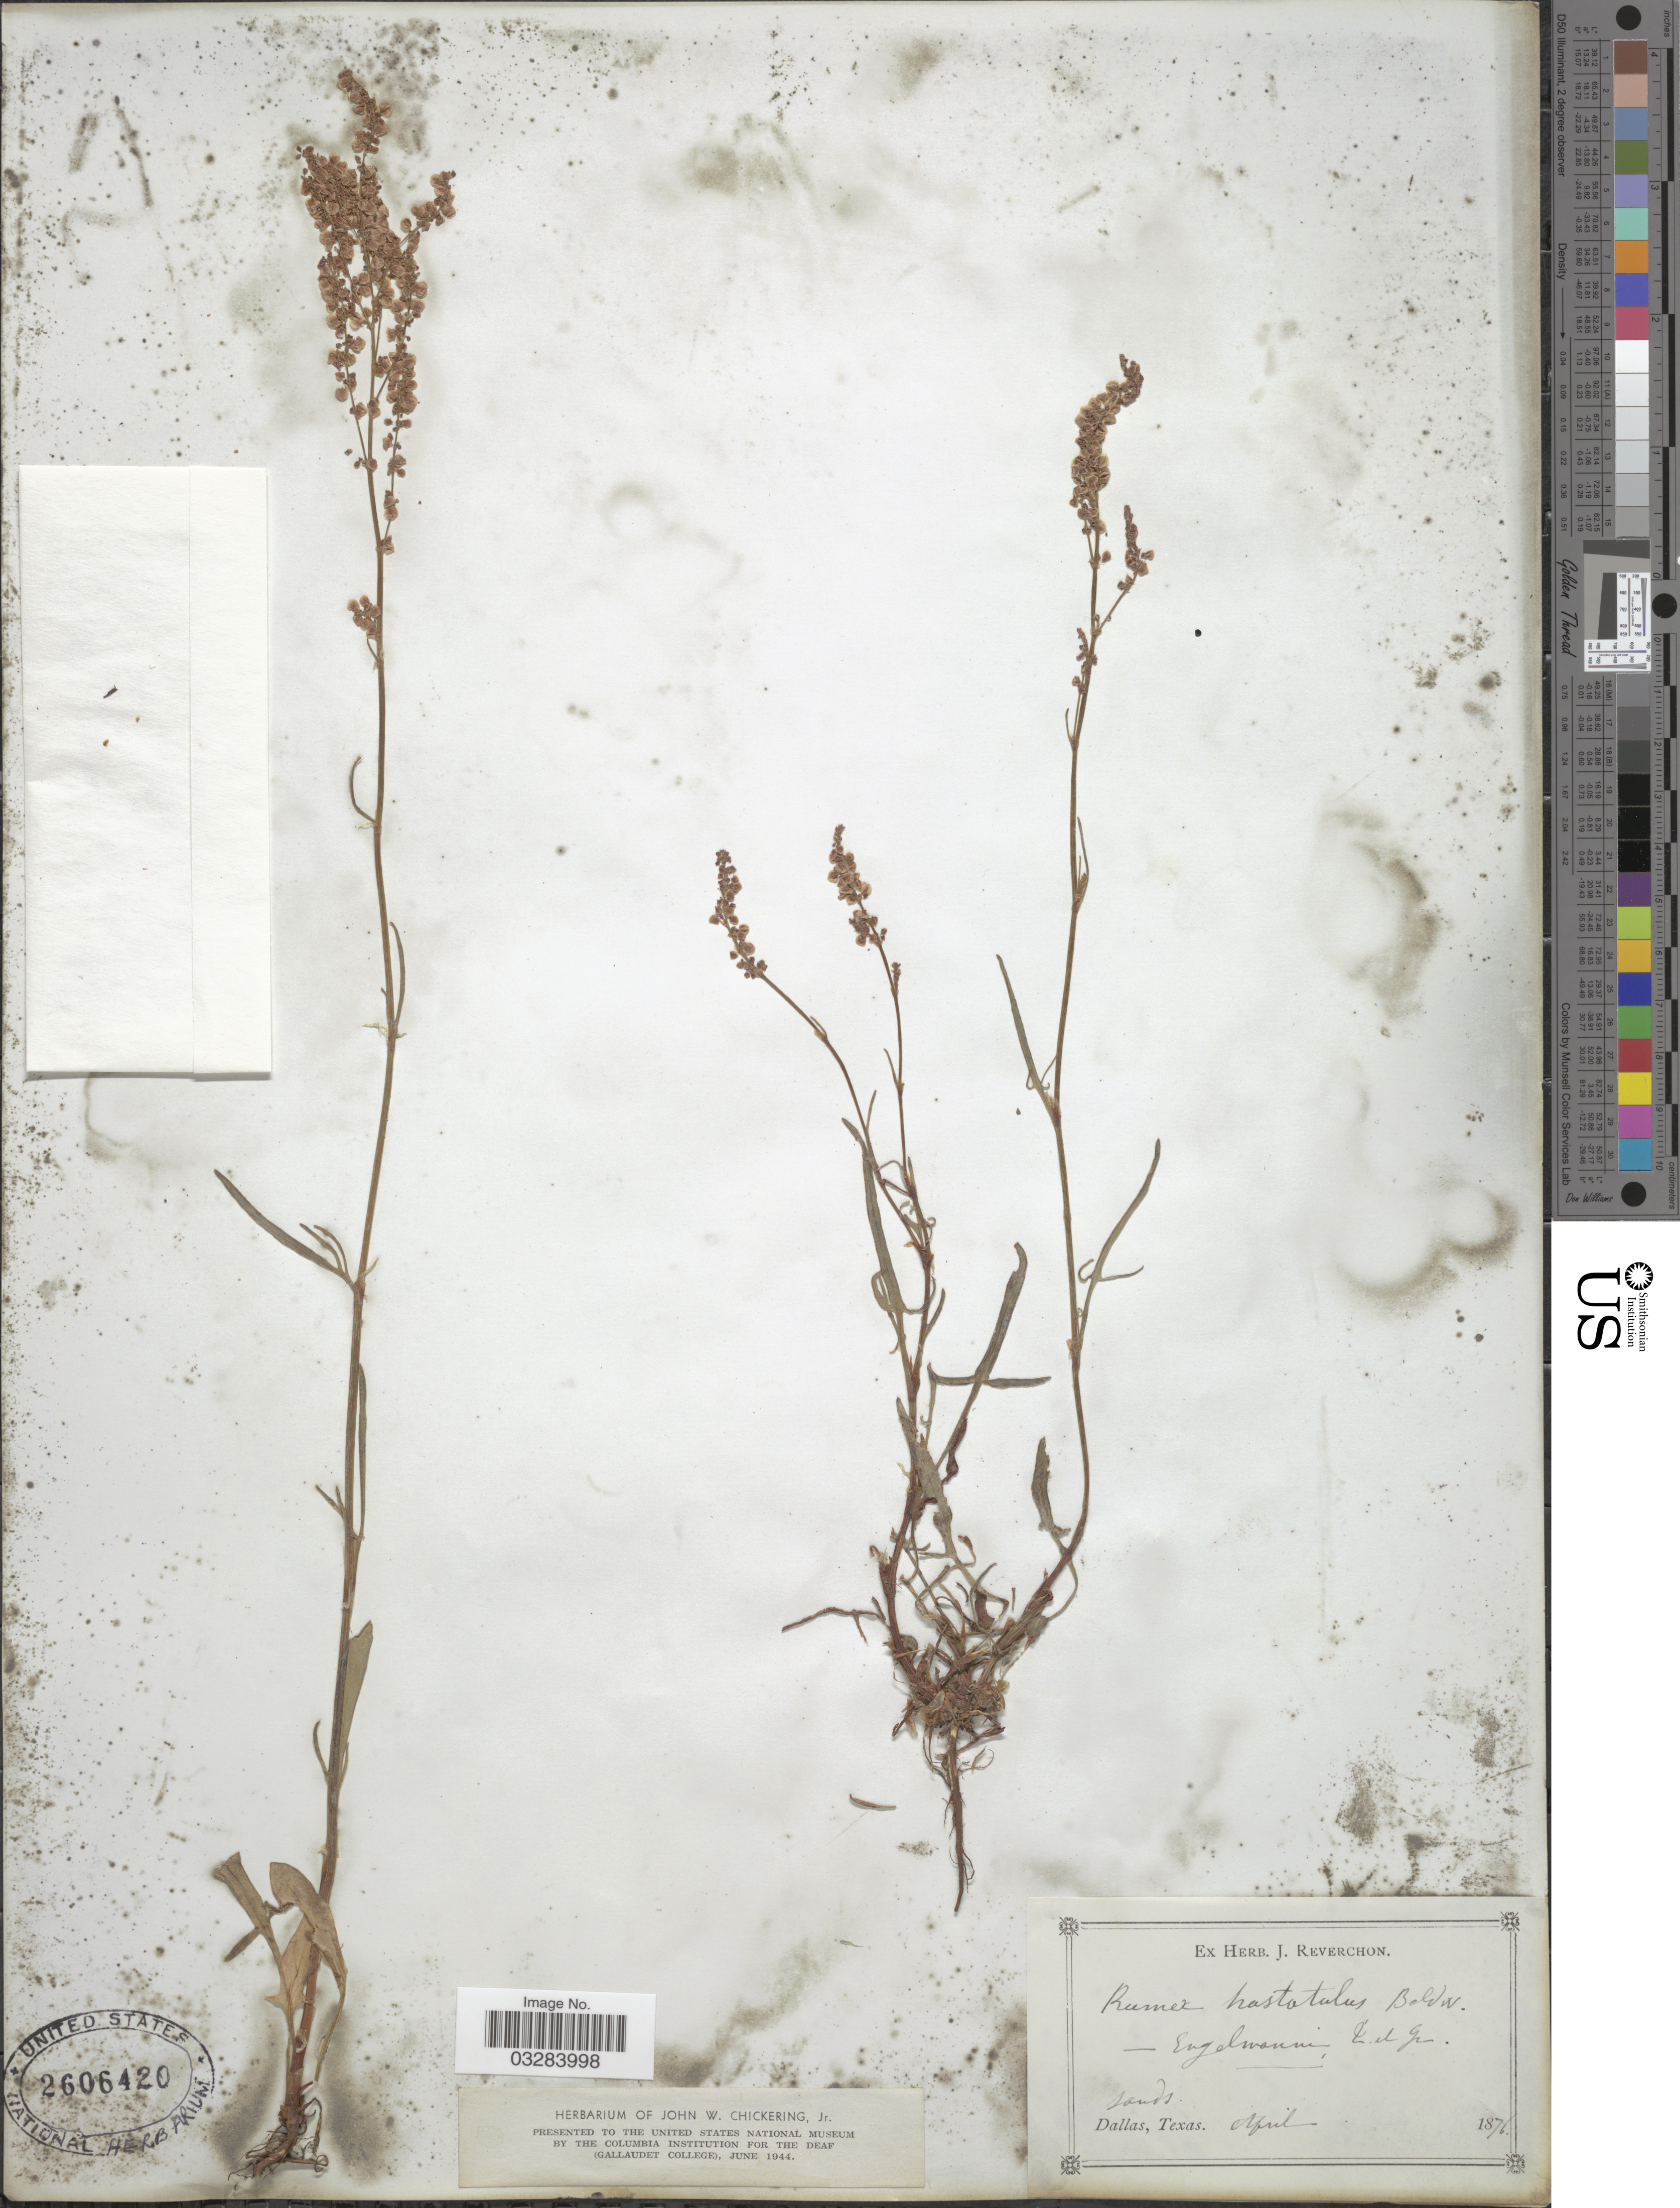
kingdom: Plantae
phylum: Tracheophyta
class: Magnoliopsida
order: Caryophyllales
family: Polygonaceae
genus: Rumex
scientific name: Rumex hastatulus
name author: Baldwin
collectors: ex herb. J. Reverchon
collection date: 1876-04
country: United States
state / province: Texas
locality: Dallas.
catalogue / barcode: US 2606420